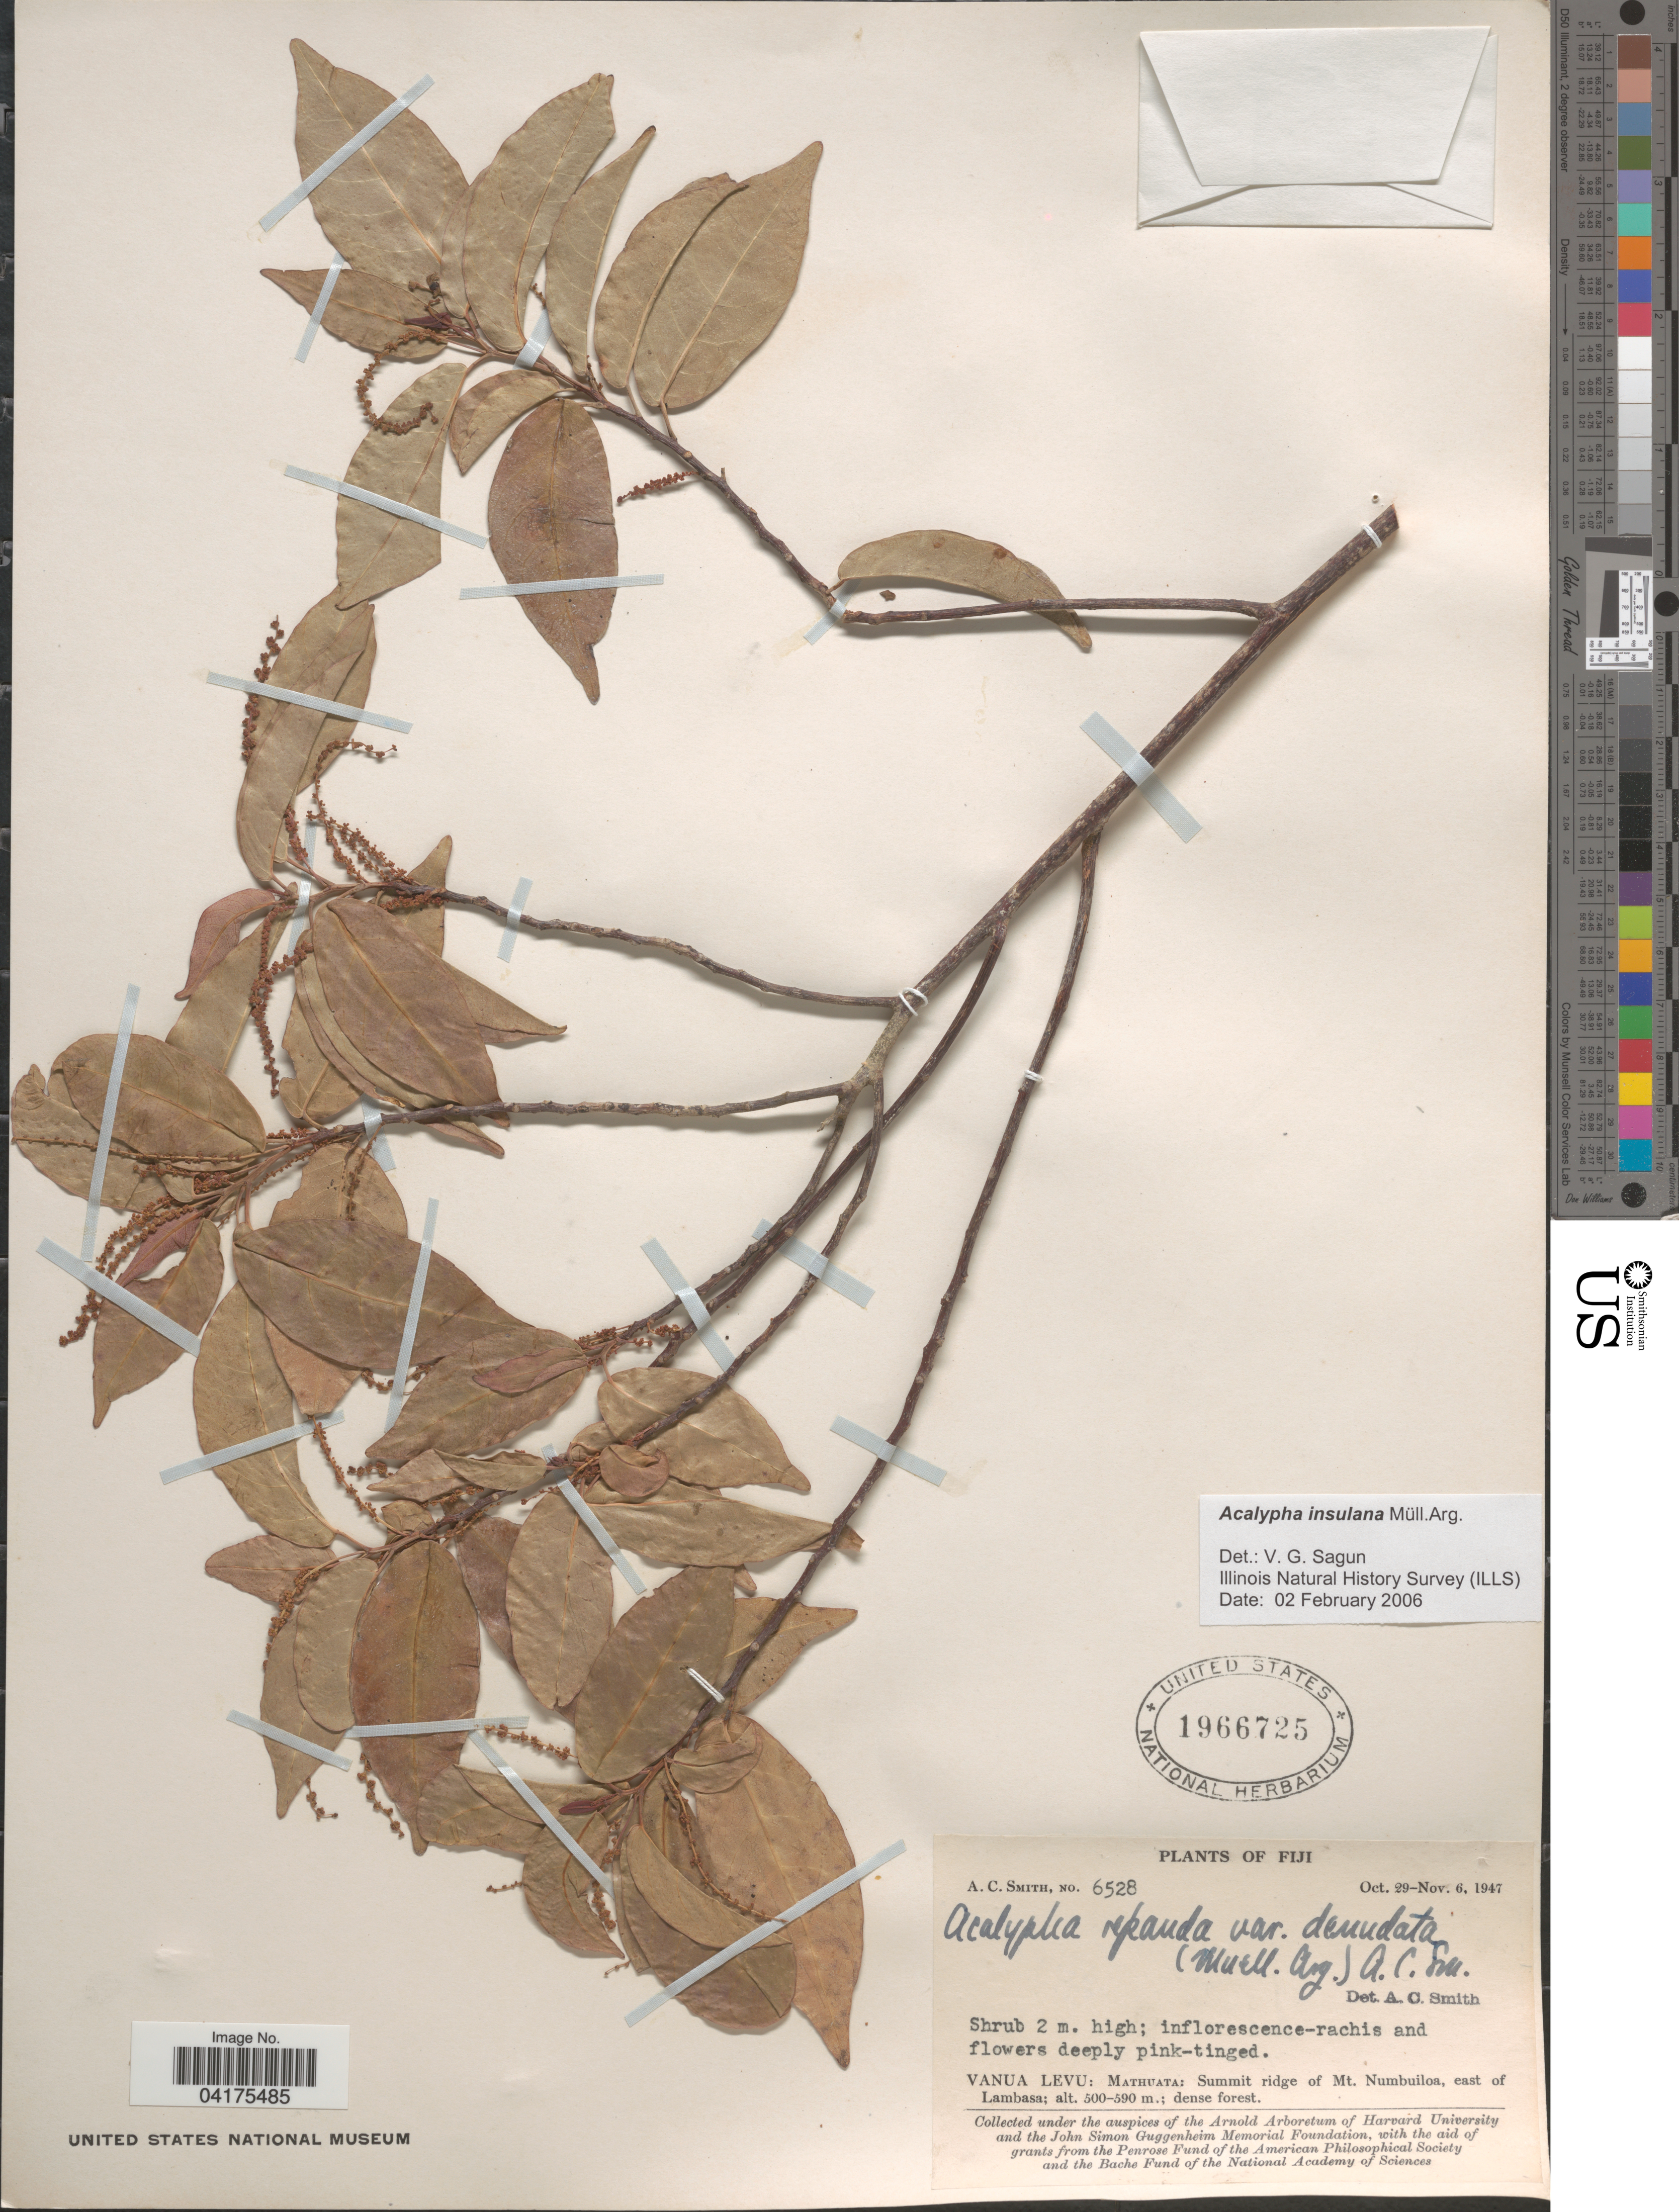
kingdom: Plantae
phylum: Tracheophyta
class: Magnoliopsida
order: Malpighiales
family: Euphorbiaceae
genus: Acalypha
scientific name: Acalypha insulana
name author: Müll. Arg.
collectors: A. C. Smith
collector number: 6528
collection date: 1947-10-29/1947-11-06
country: Fiji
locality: Vanua Levua: Mathuata: Summit ridge of Mt. Numbuiloa, east of Lambasa.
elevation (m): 500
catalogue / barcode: US 1966725